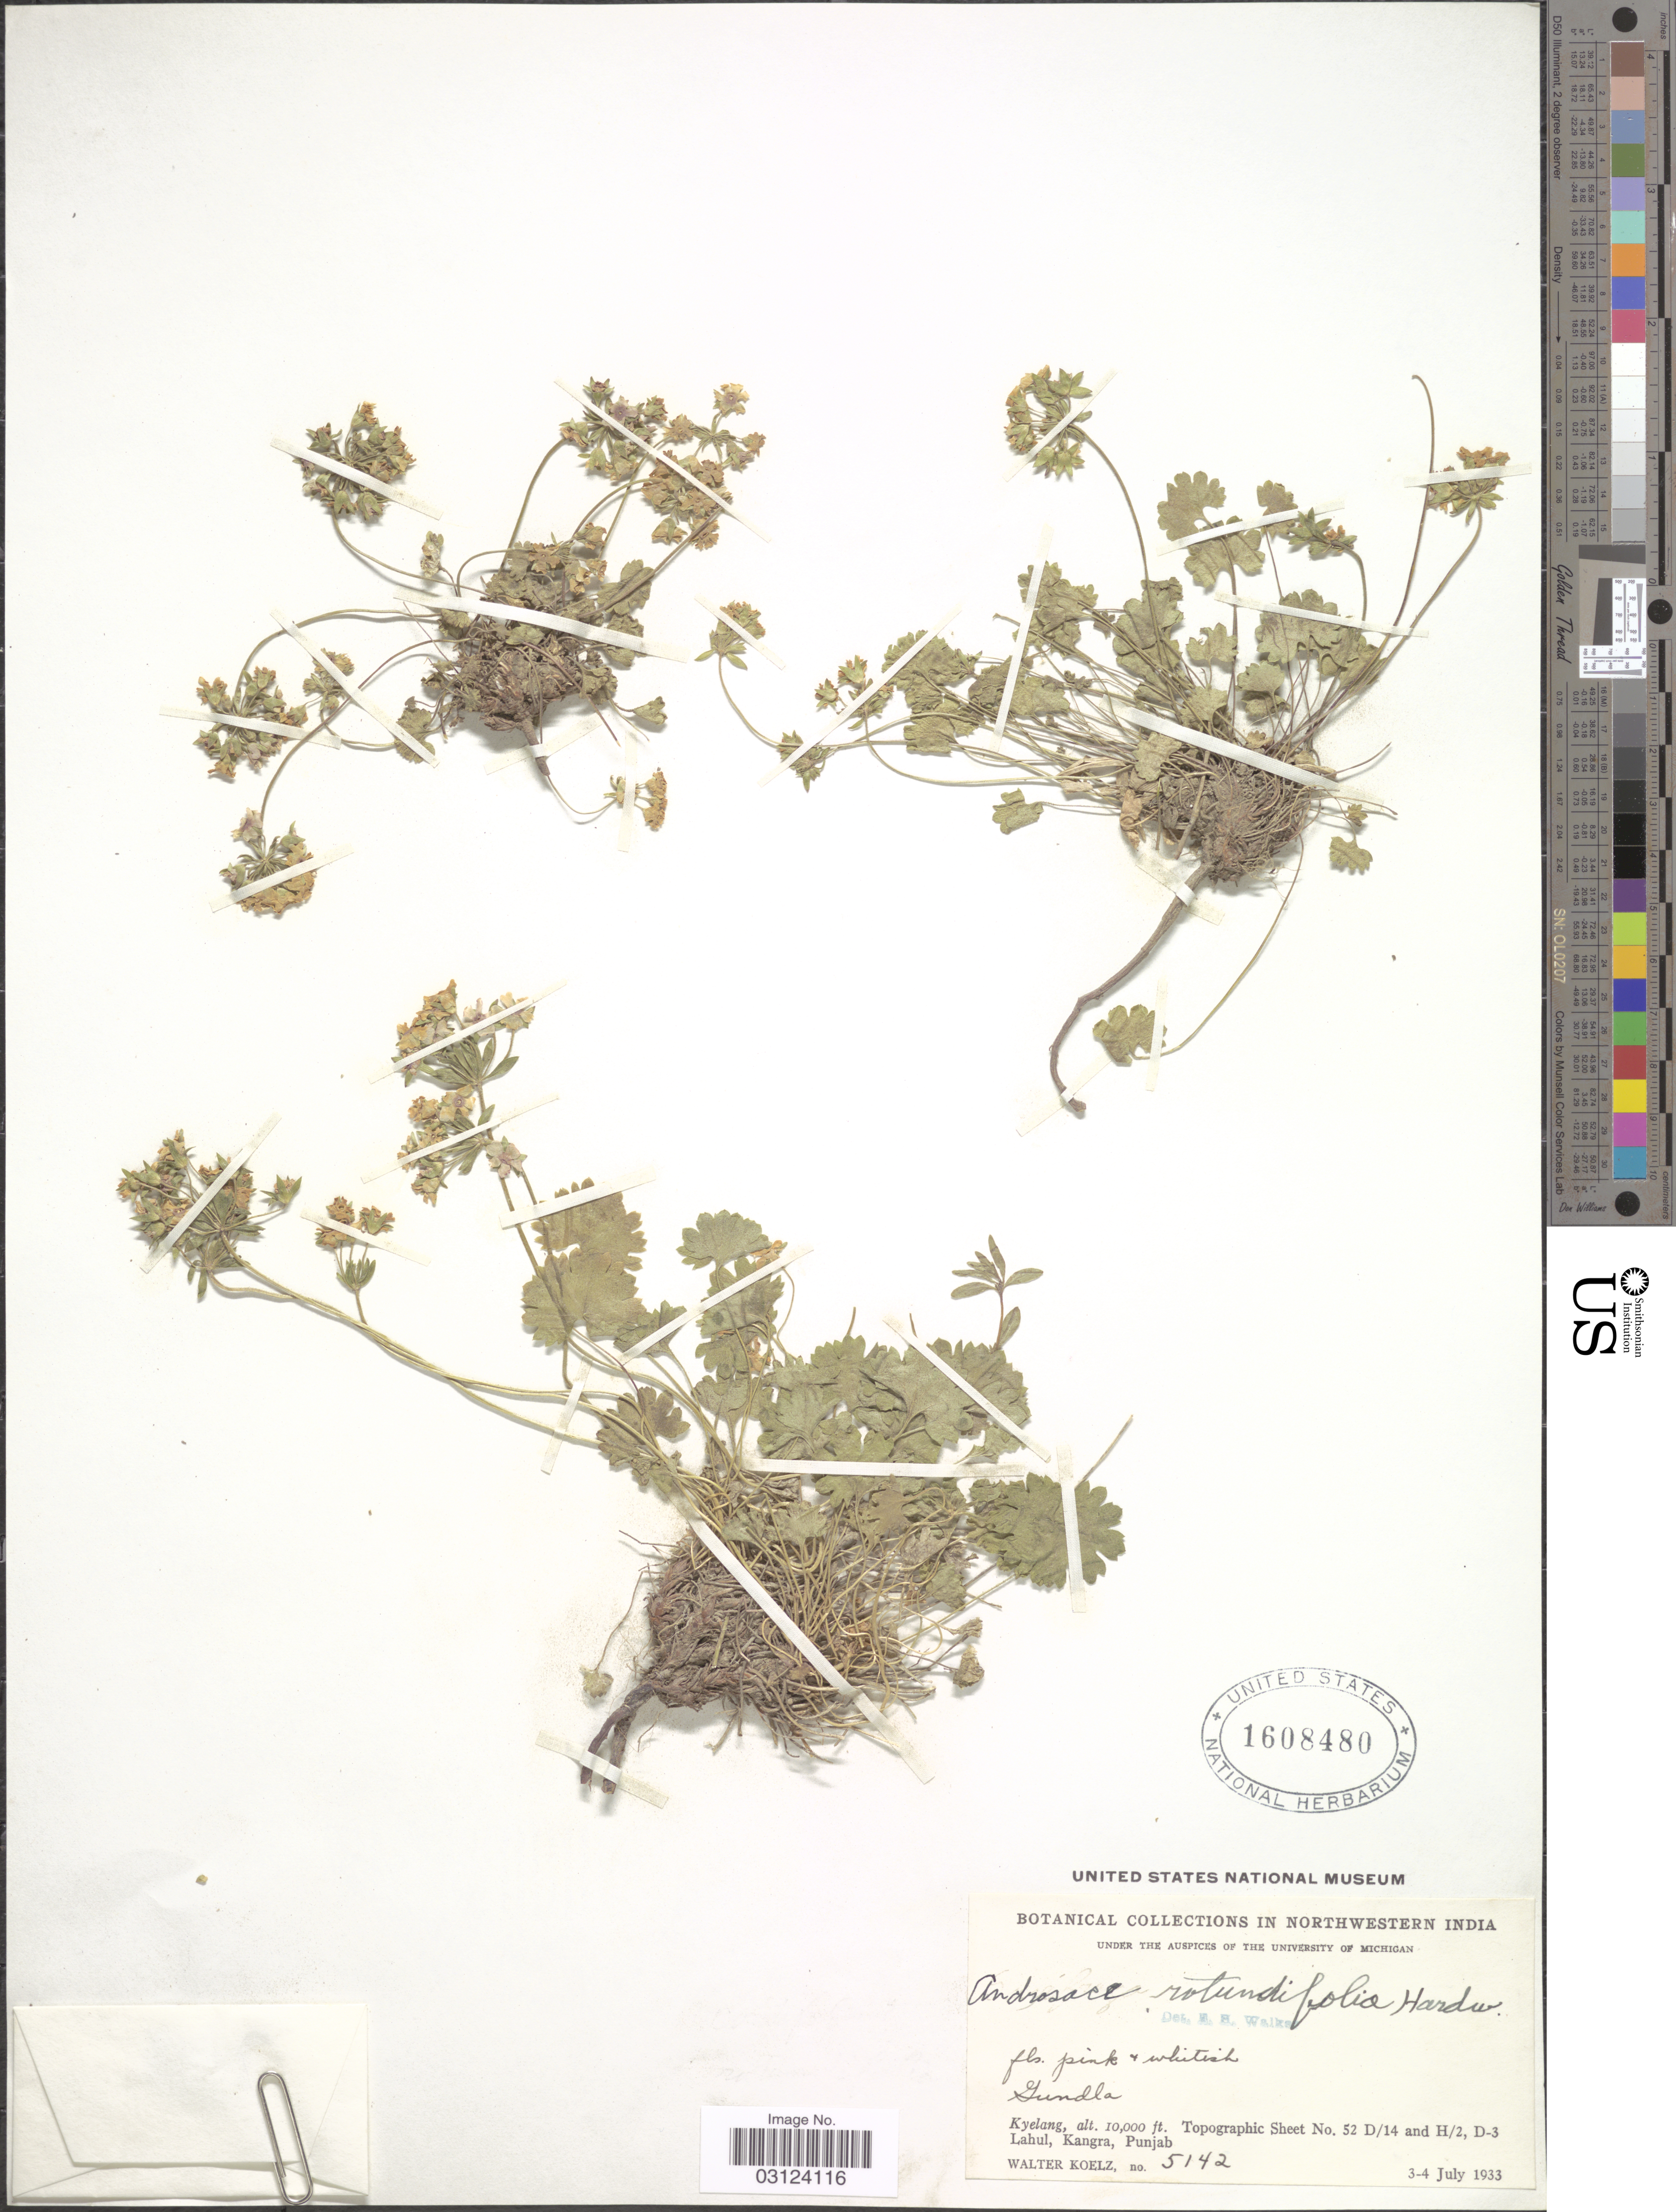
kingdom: Plantae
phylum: Tracheophyta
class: Magnoliopsida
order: Ericales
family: Primulaceae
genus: Androsace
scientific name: Androsace rotundifolia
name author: Hardw.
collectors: W. N. Koelz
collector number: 5142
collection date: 1933-07-03/1933-07-04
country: India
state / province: Punjab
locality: Northwestern India, Kyelang, Lahul, Kangra, Punjab, Topographic Sheet No. 52 D/14 and H/2, D-3.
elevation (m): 3048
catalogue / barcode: US 1608480